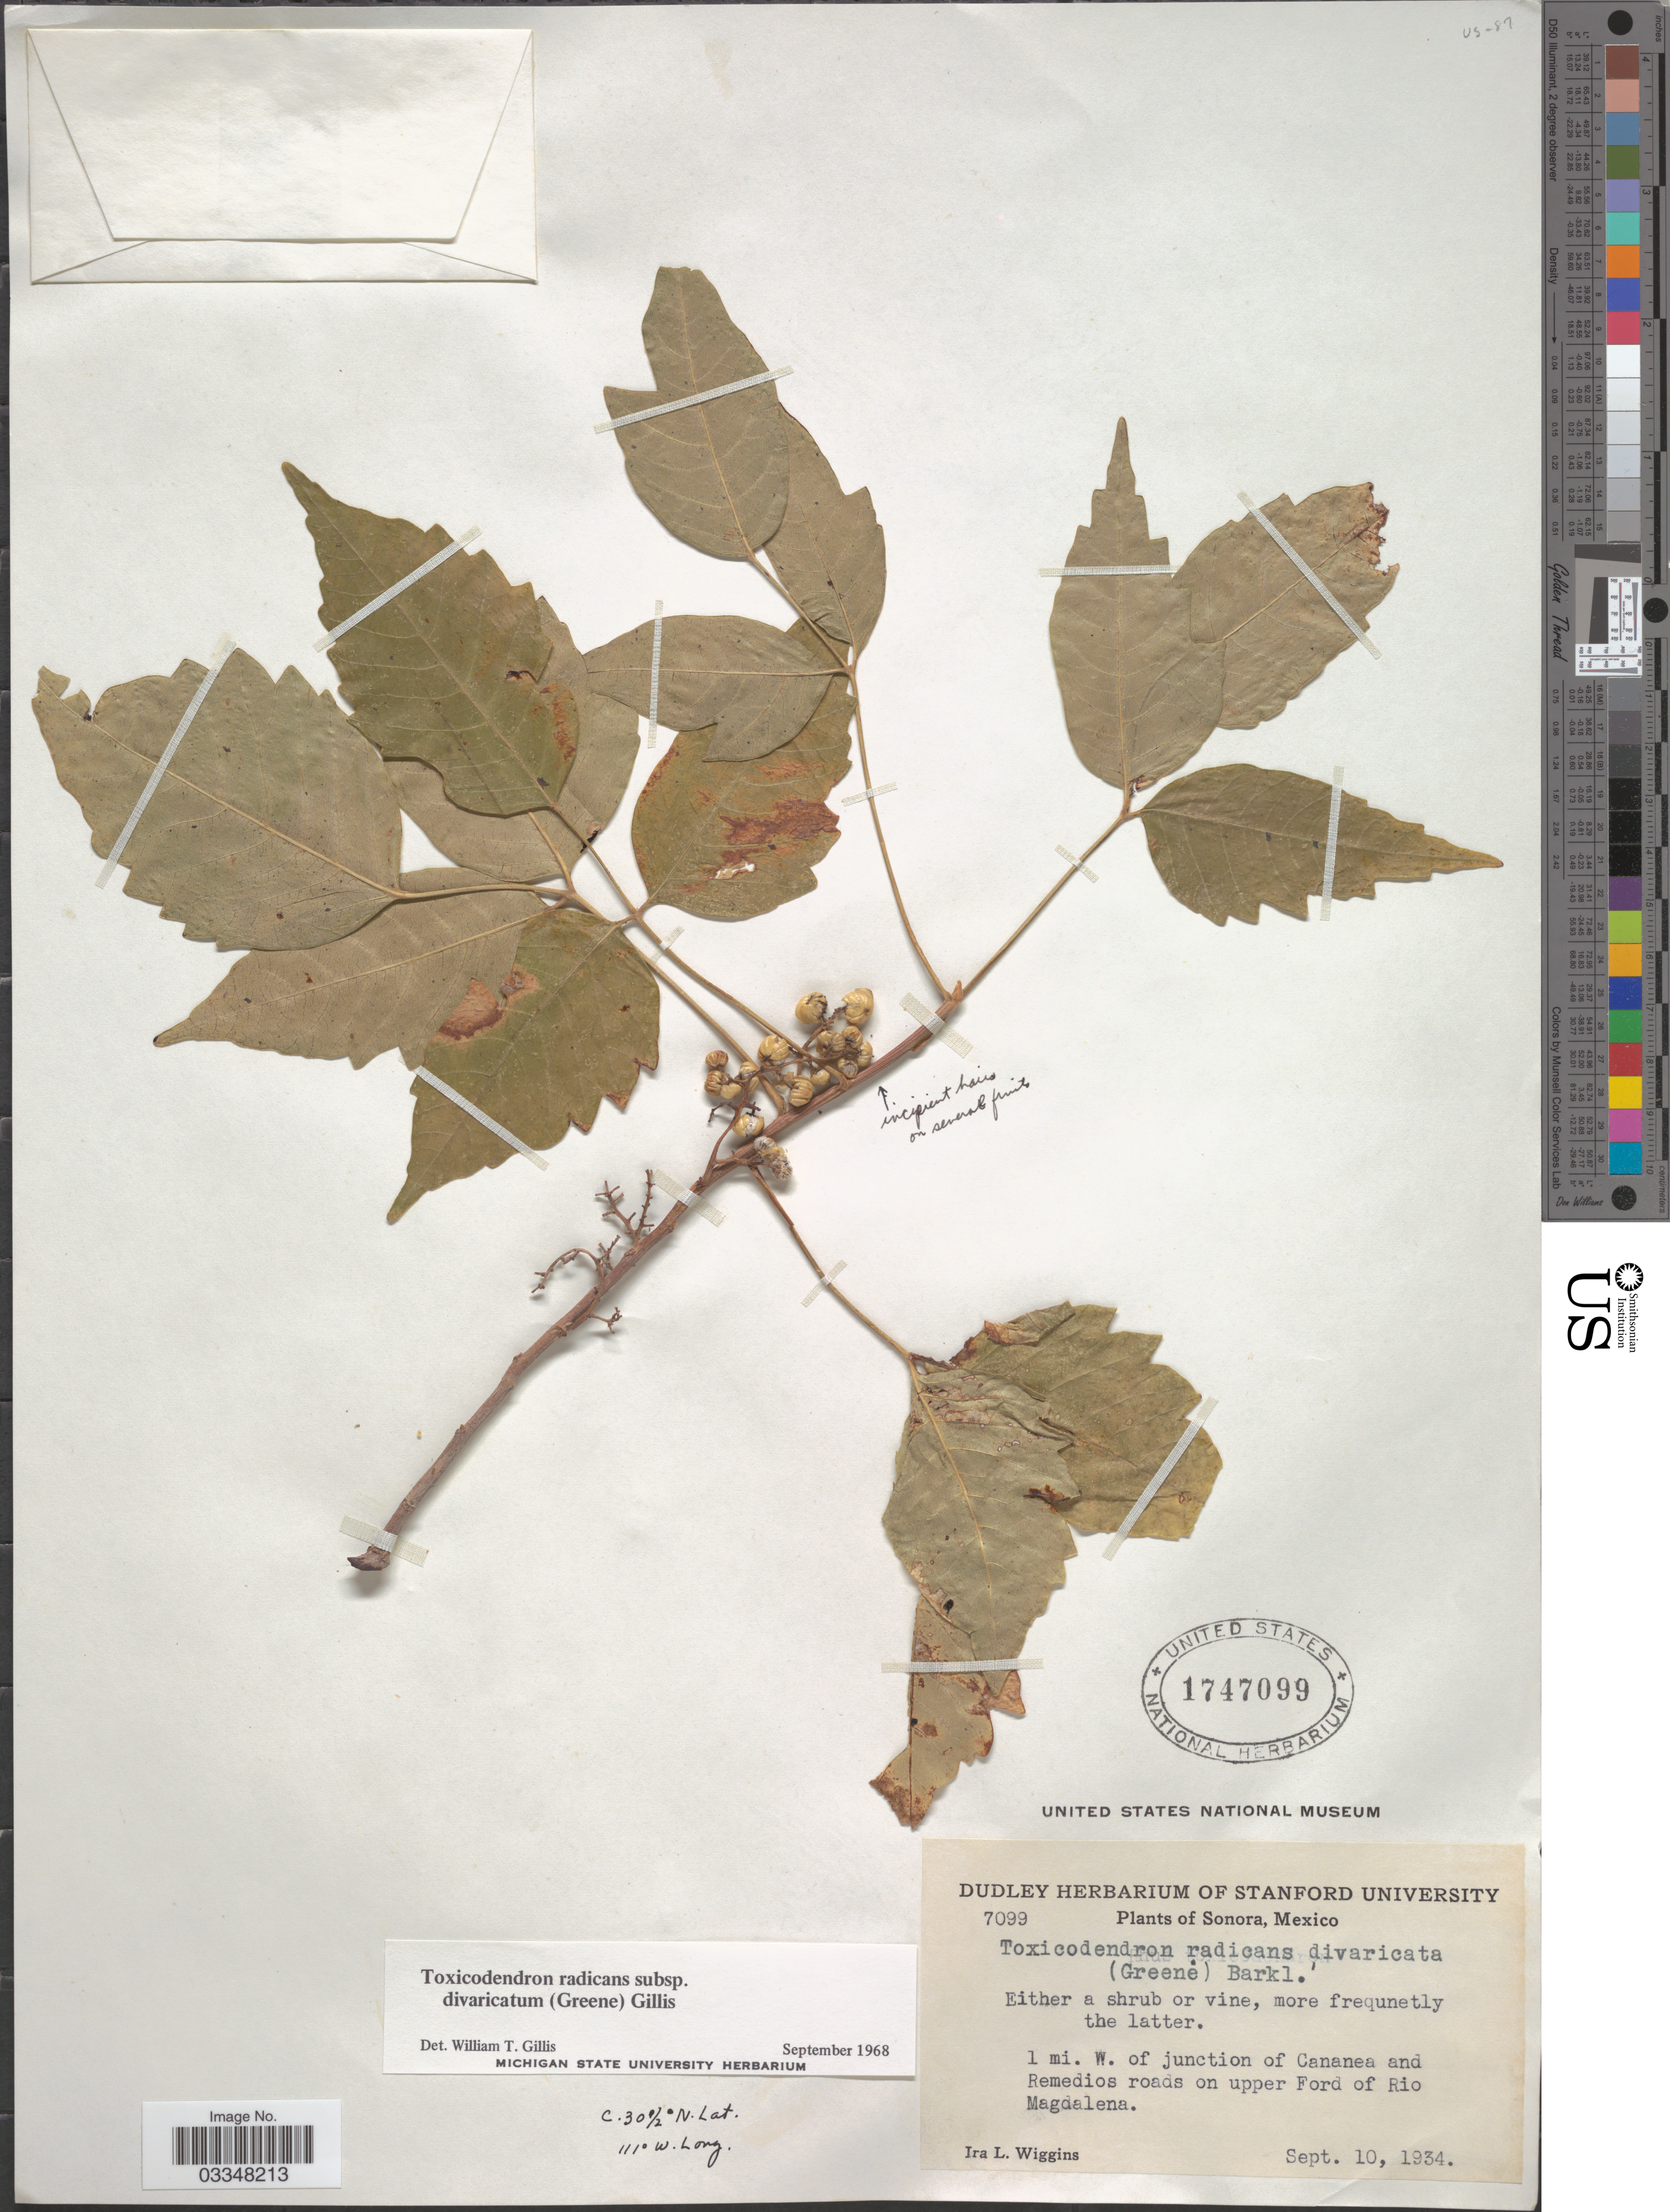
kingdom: Plantae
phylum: Tracheophyta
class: Magnoliopsida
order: Sapindales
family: Anacardiaceae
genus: Toxicodendron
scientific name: Toxicodendron radicans subsp. divaricatum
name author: (Greene) Gillis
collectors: I. L. Wiggins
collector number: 7099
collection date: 1934-09-10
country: Mexico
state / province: Sonora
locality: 1 mi. W. of junction of Cananea and Remedios roads on upper Ford of Rio Magdalena.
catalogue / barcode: US 1747099